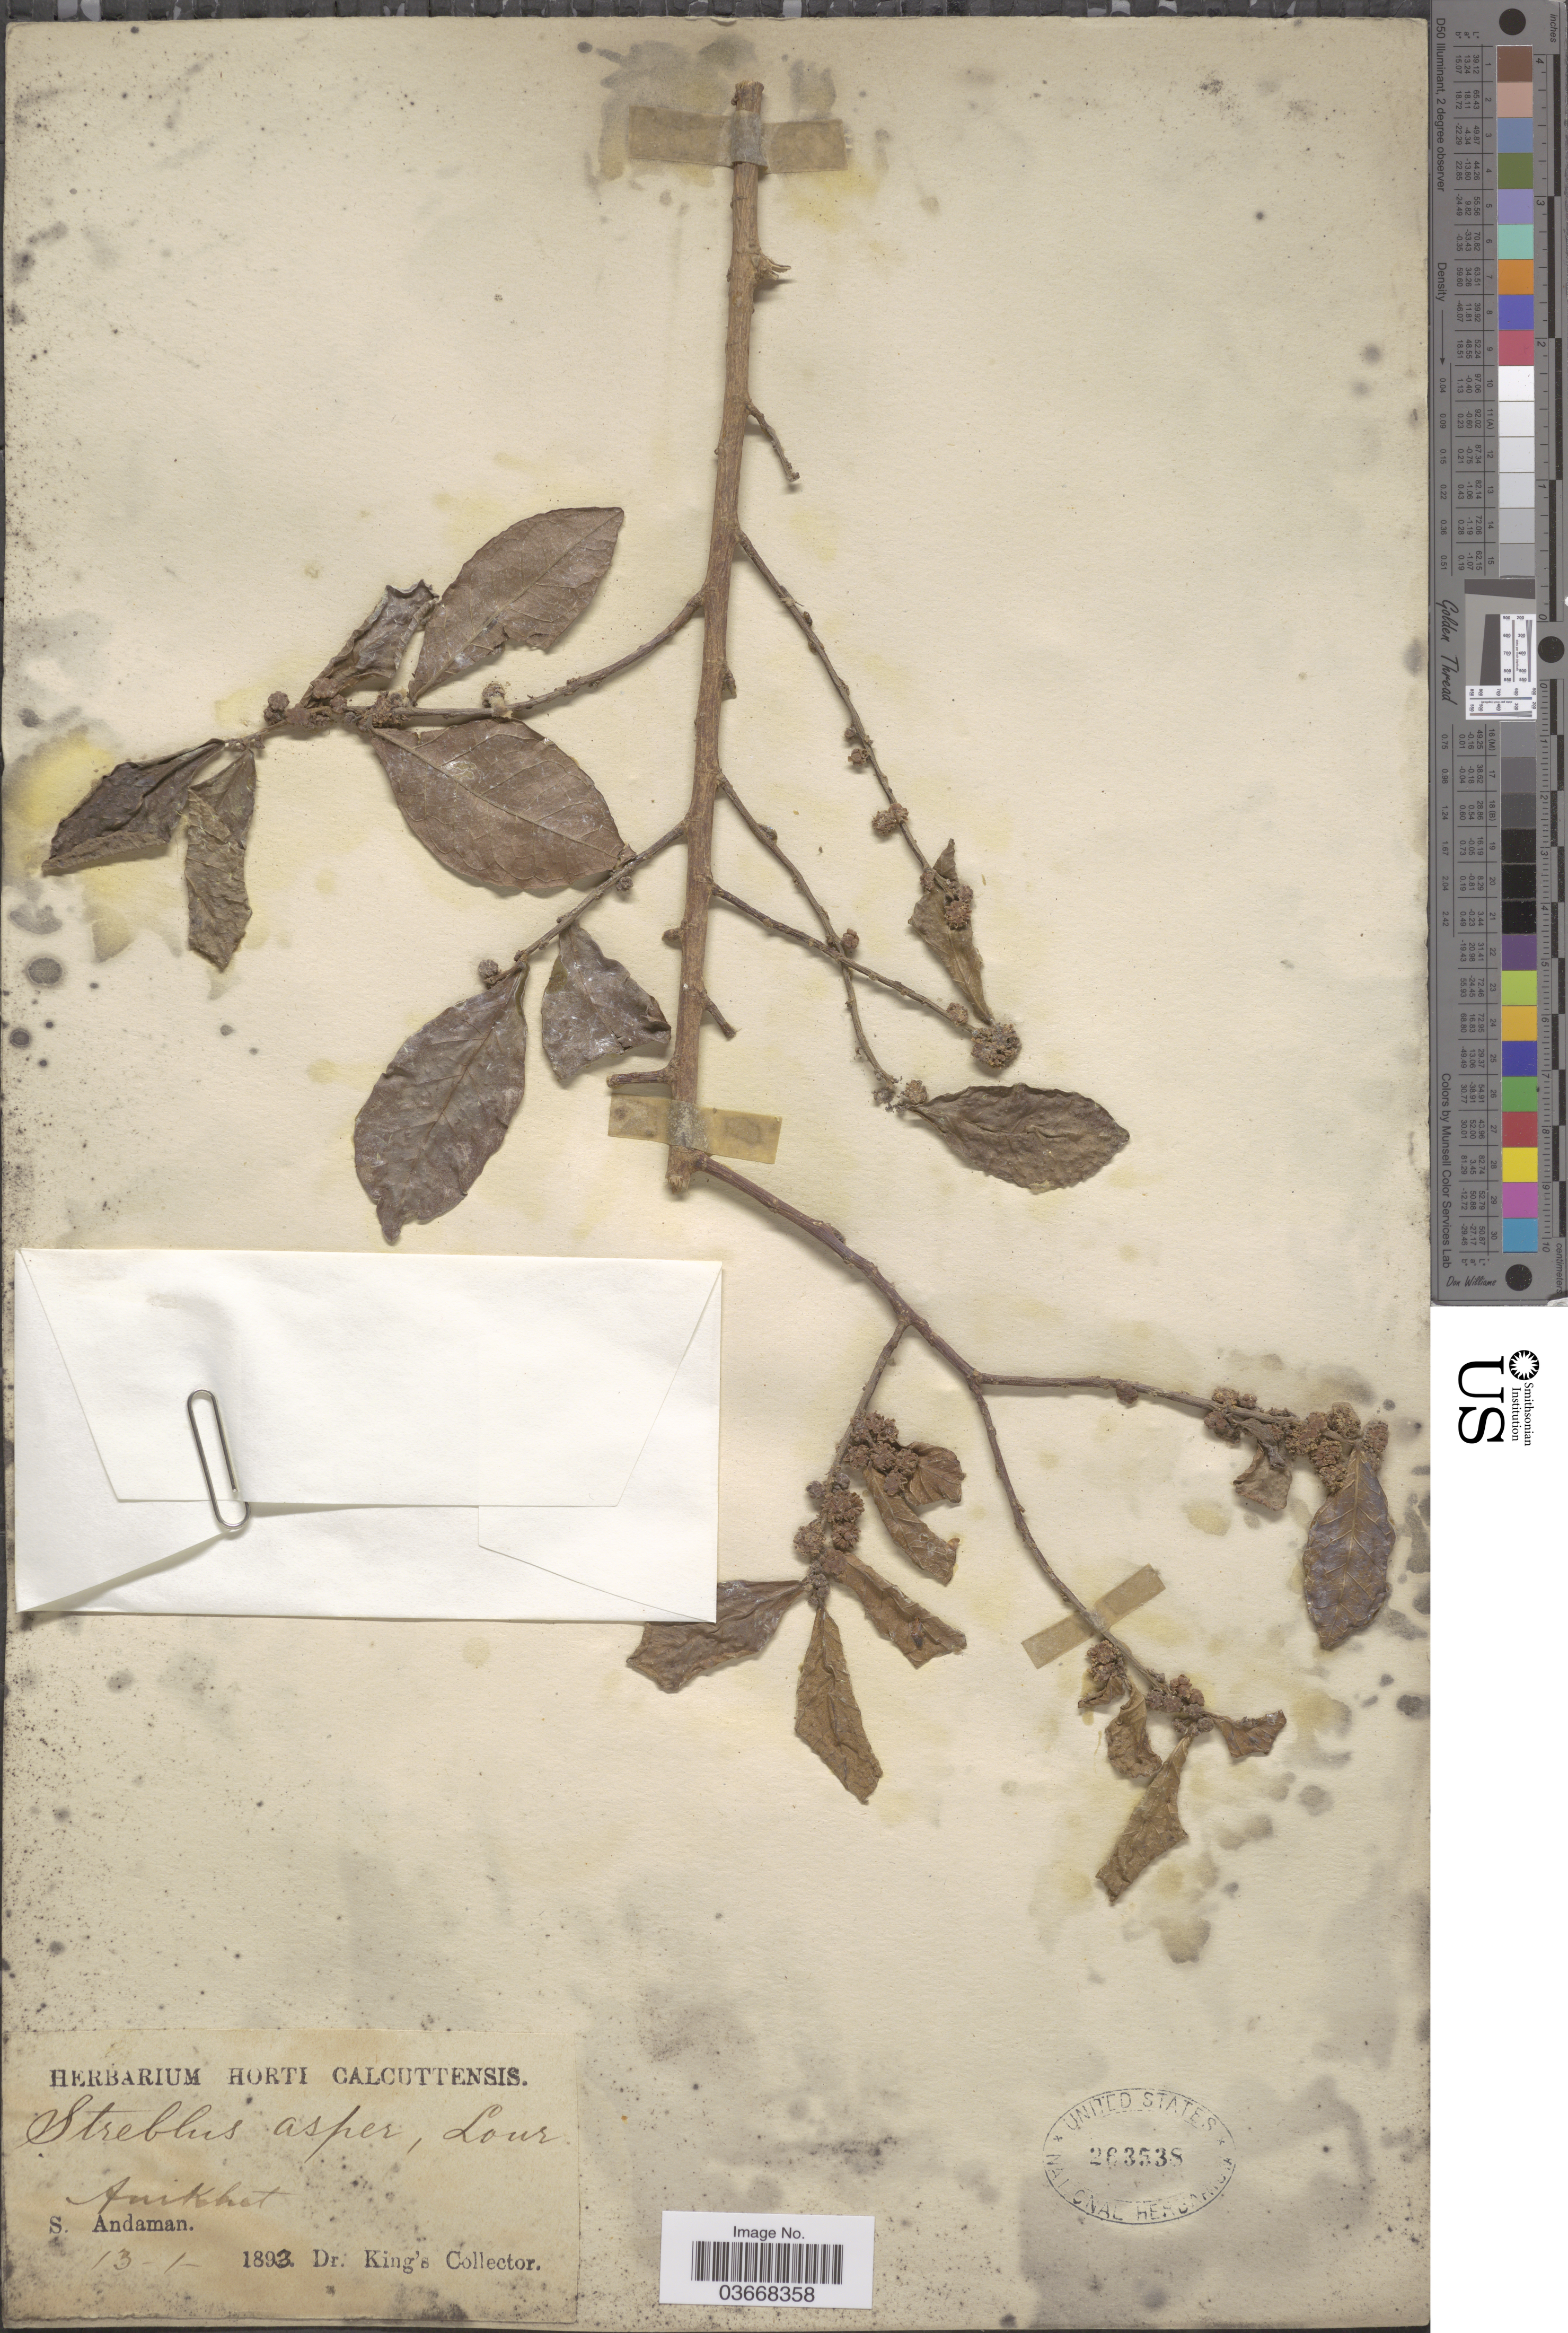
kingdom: Plantae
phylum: Tracheophyta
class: Magnoliopsida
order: Rosales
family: Moraceae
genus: Streblus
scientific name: Streblus asper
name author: Lour.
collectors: Dr. King's collector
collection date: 1893-01-13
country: India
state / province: Andaman and Nicobar Islands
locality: Anikhet. S. Andaman.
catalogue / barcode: US 263538